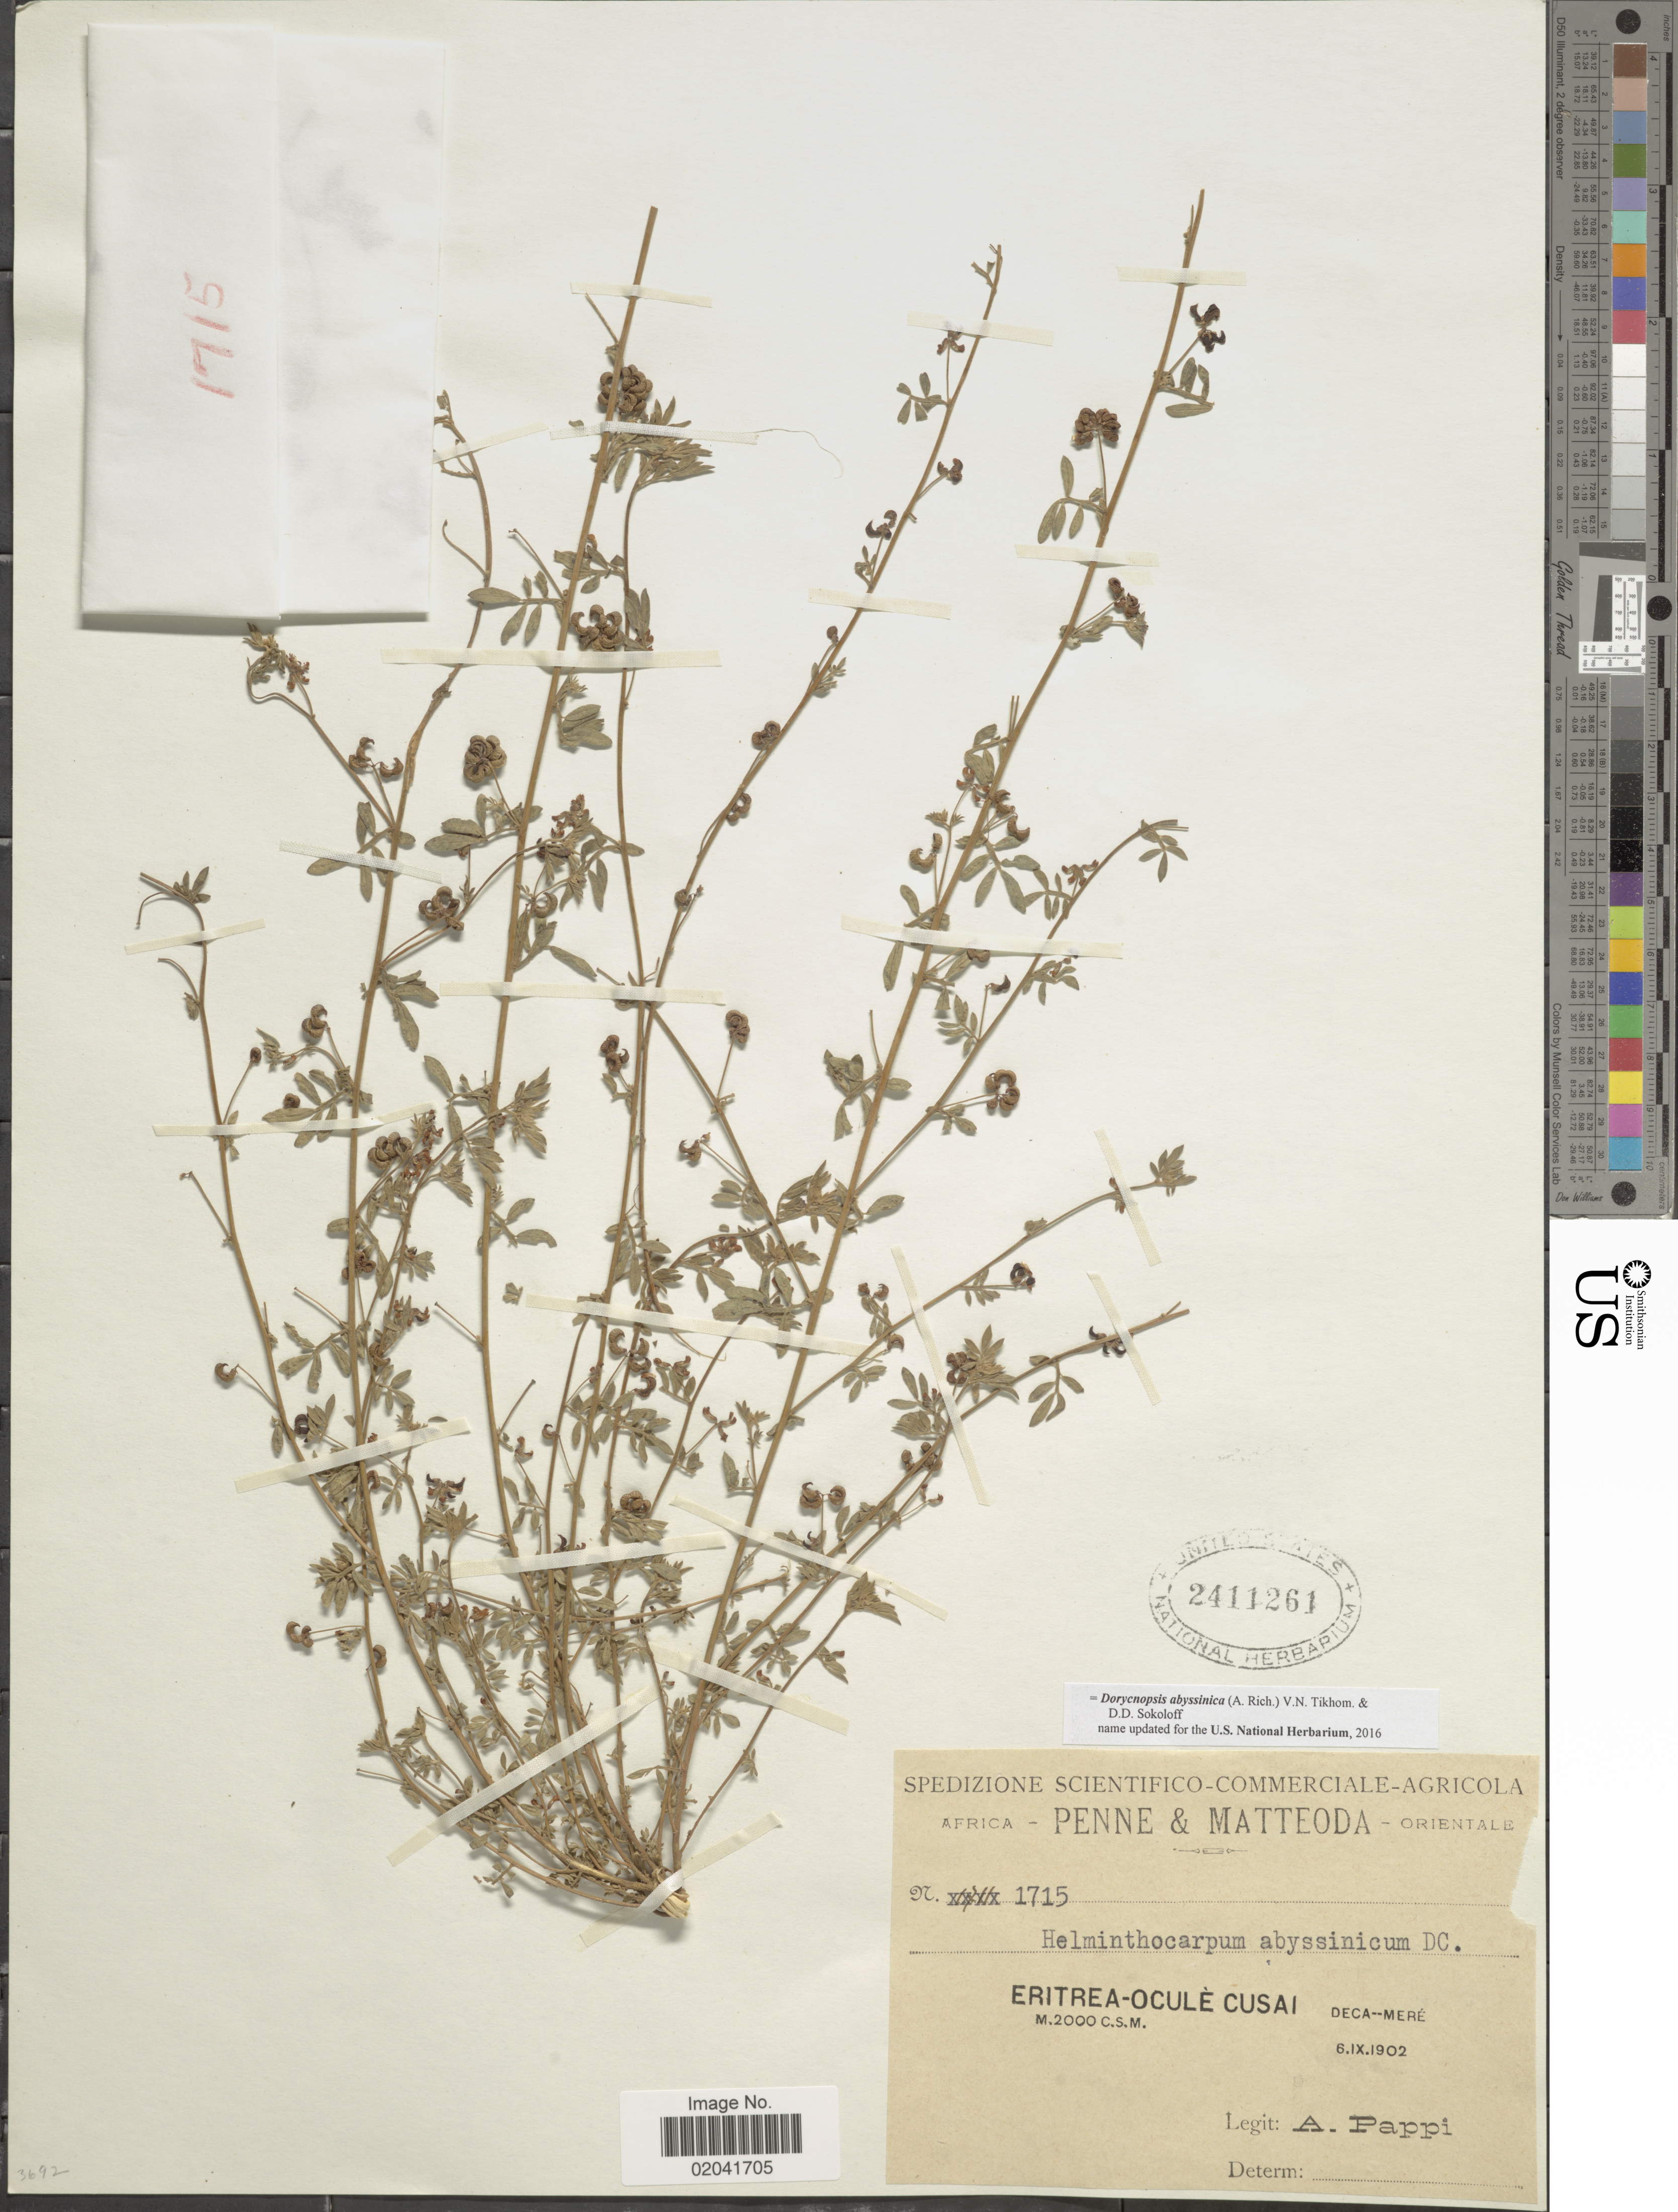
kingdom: Plantae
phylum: Tracheophyta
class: Magnoliopsida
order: Fabales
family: Fabaceae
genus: Dorycnopsis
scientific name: Dorycnopsis abyssinica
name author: (A. Rich.) V.N.Tikhom. & D.D.Sok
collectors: A. Pappi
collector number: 1715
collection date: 1902-09-06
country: Eritrea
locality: Eritea-Ocule Cusai, Deca--Mere.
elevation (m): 2000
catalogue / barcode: US 2411261